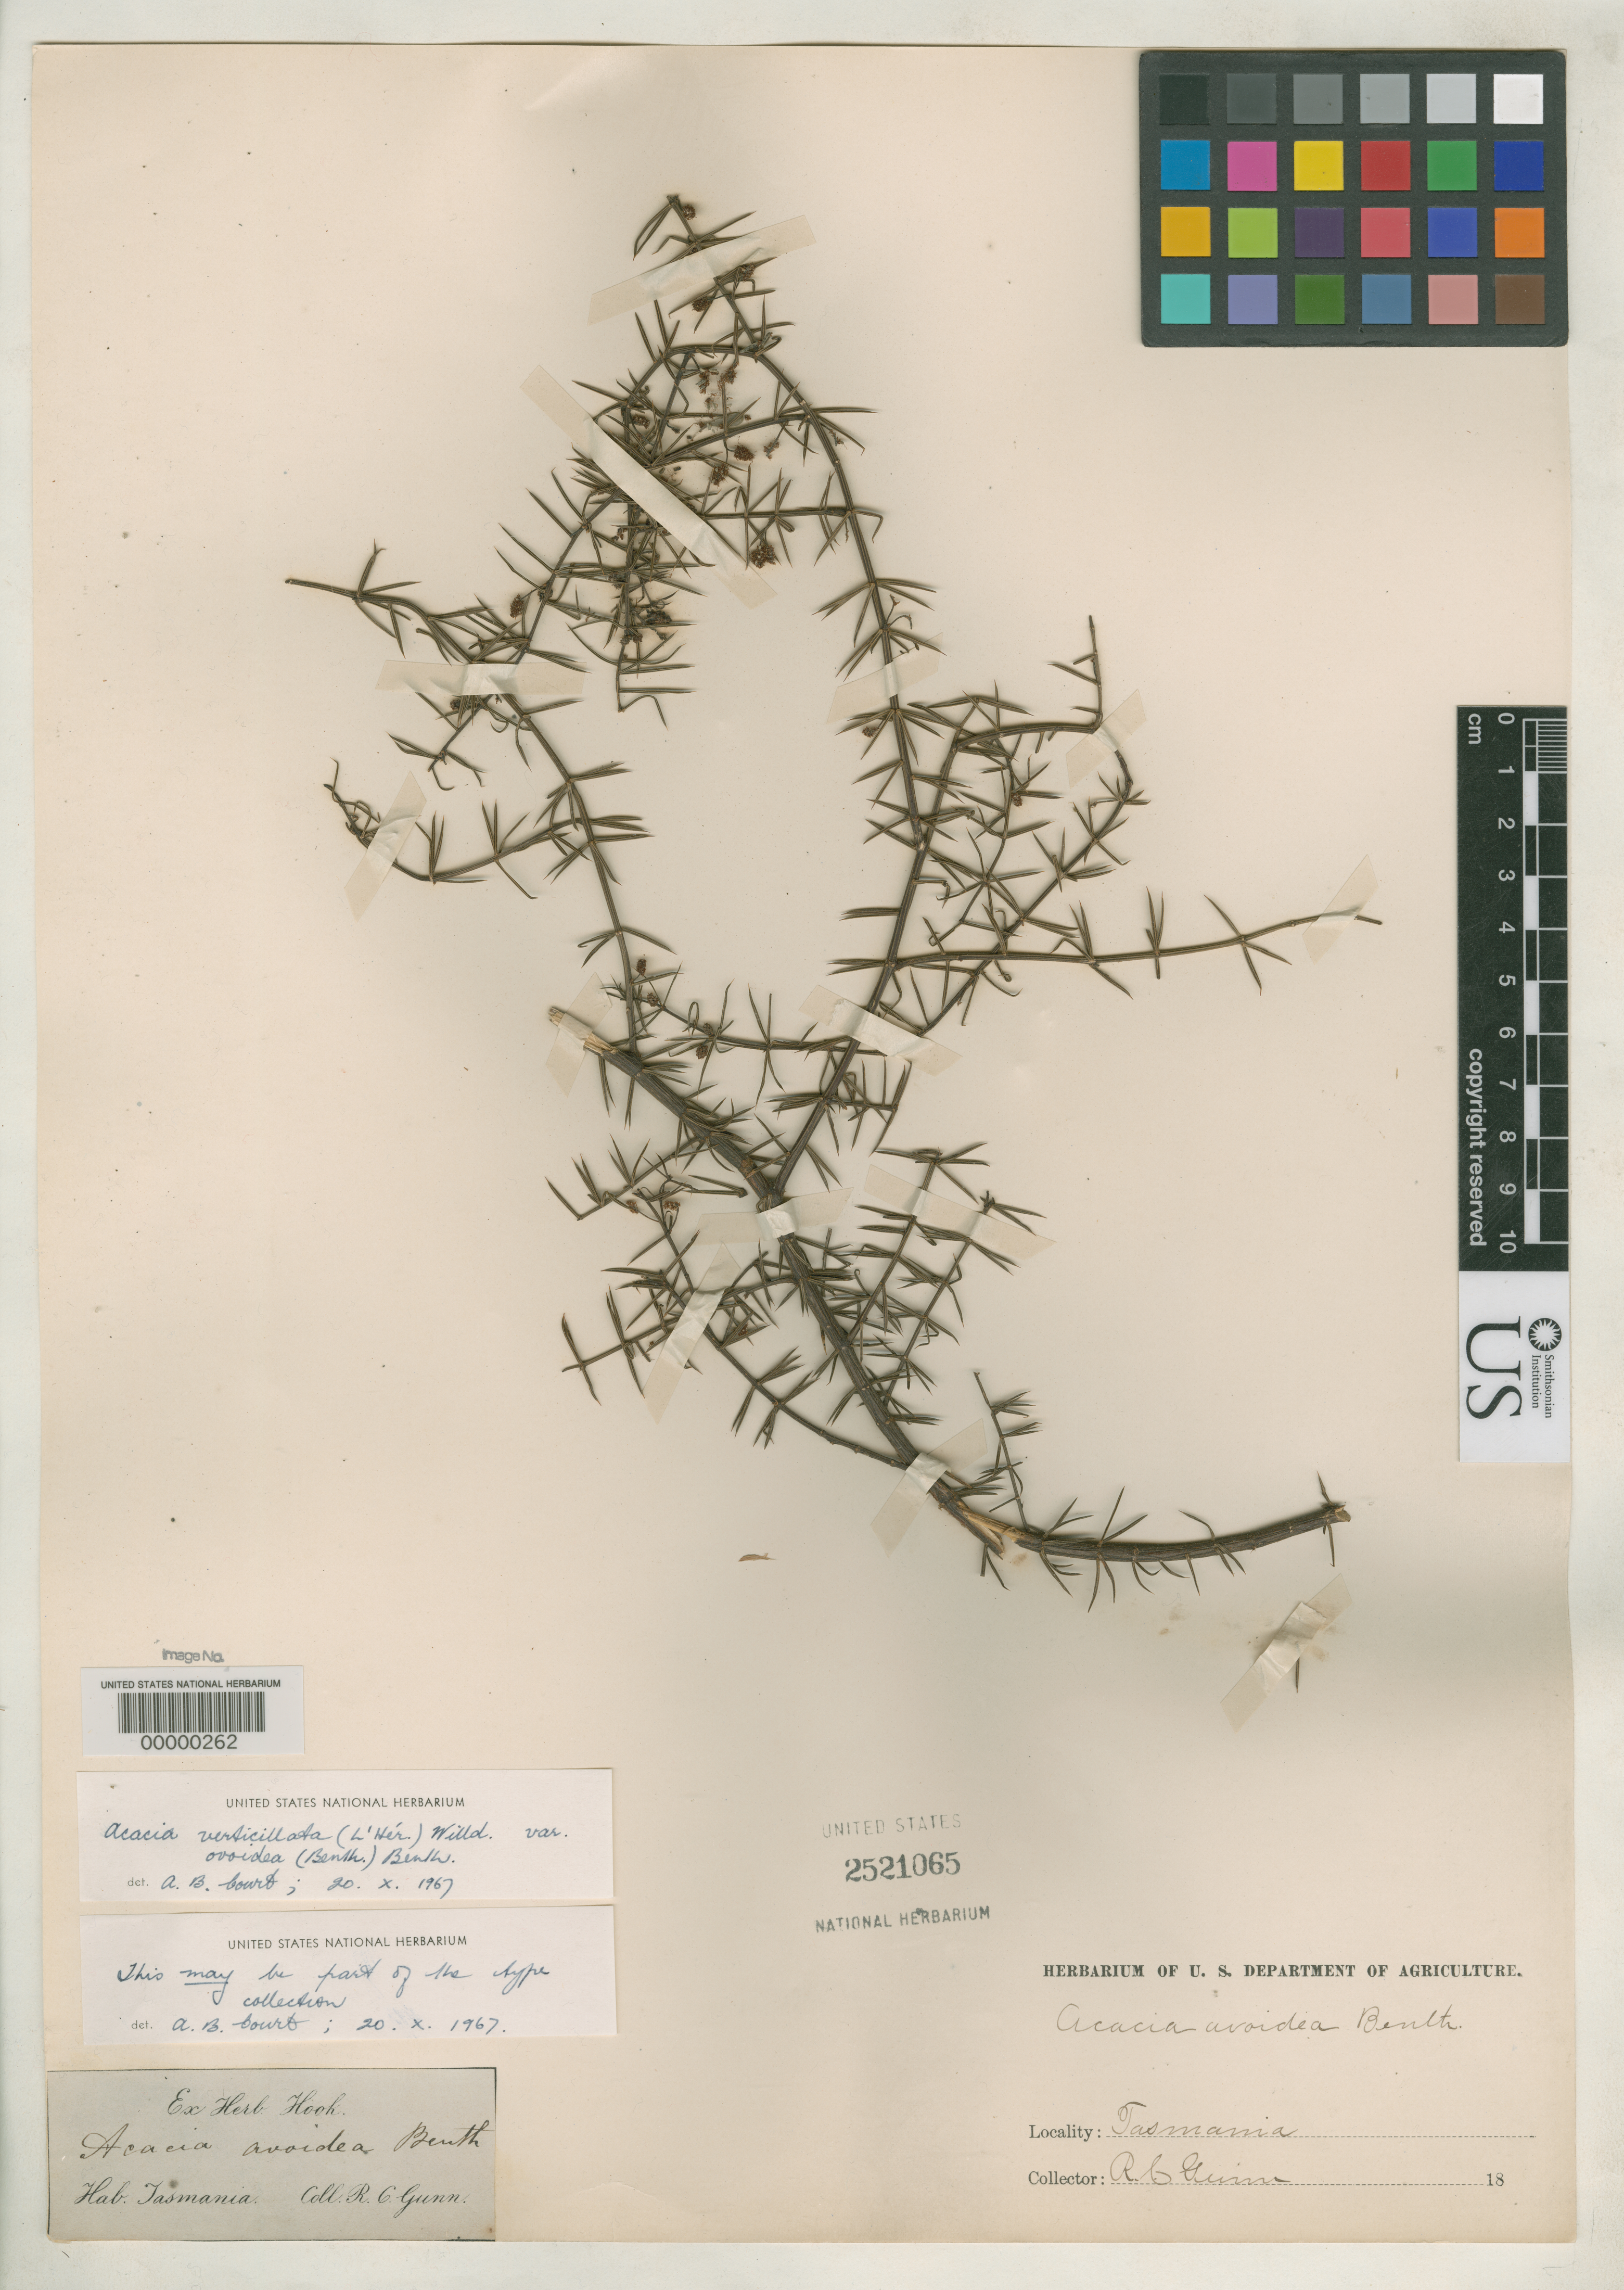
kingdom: Plantae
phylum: Tracheophyta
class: Magnoliopsida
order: Fabales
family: Fabaceae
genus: Acacia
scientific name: Acacia ovoidea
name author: Benth.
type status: Isotype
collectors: R. Gunn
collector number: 676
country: Australia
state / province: Tasmania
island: Tasmania Island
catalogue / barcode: US 2521065